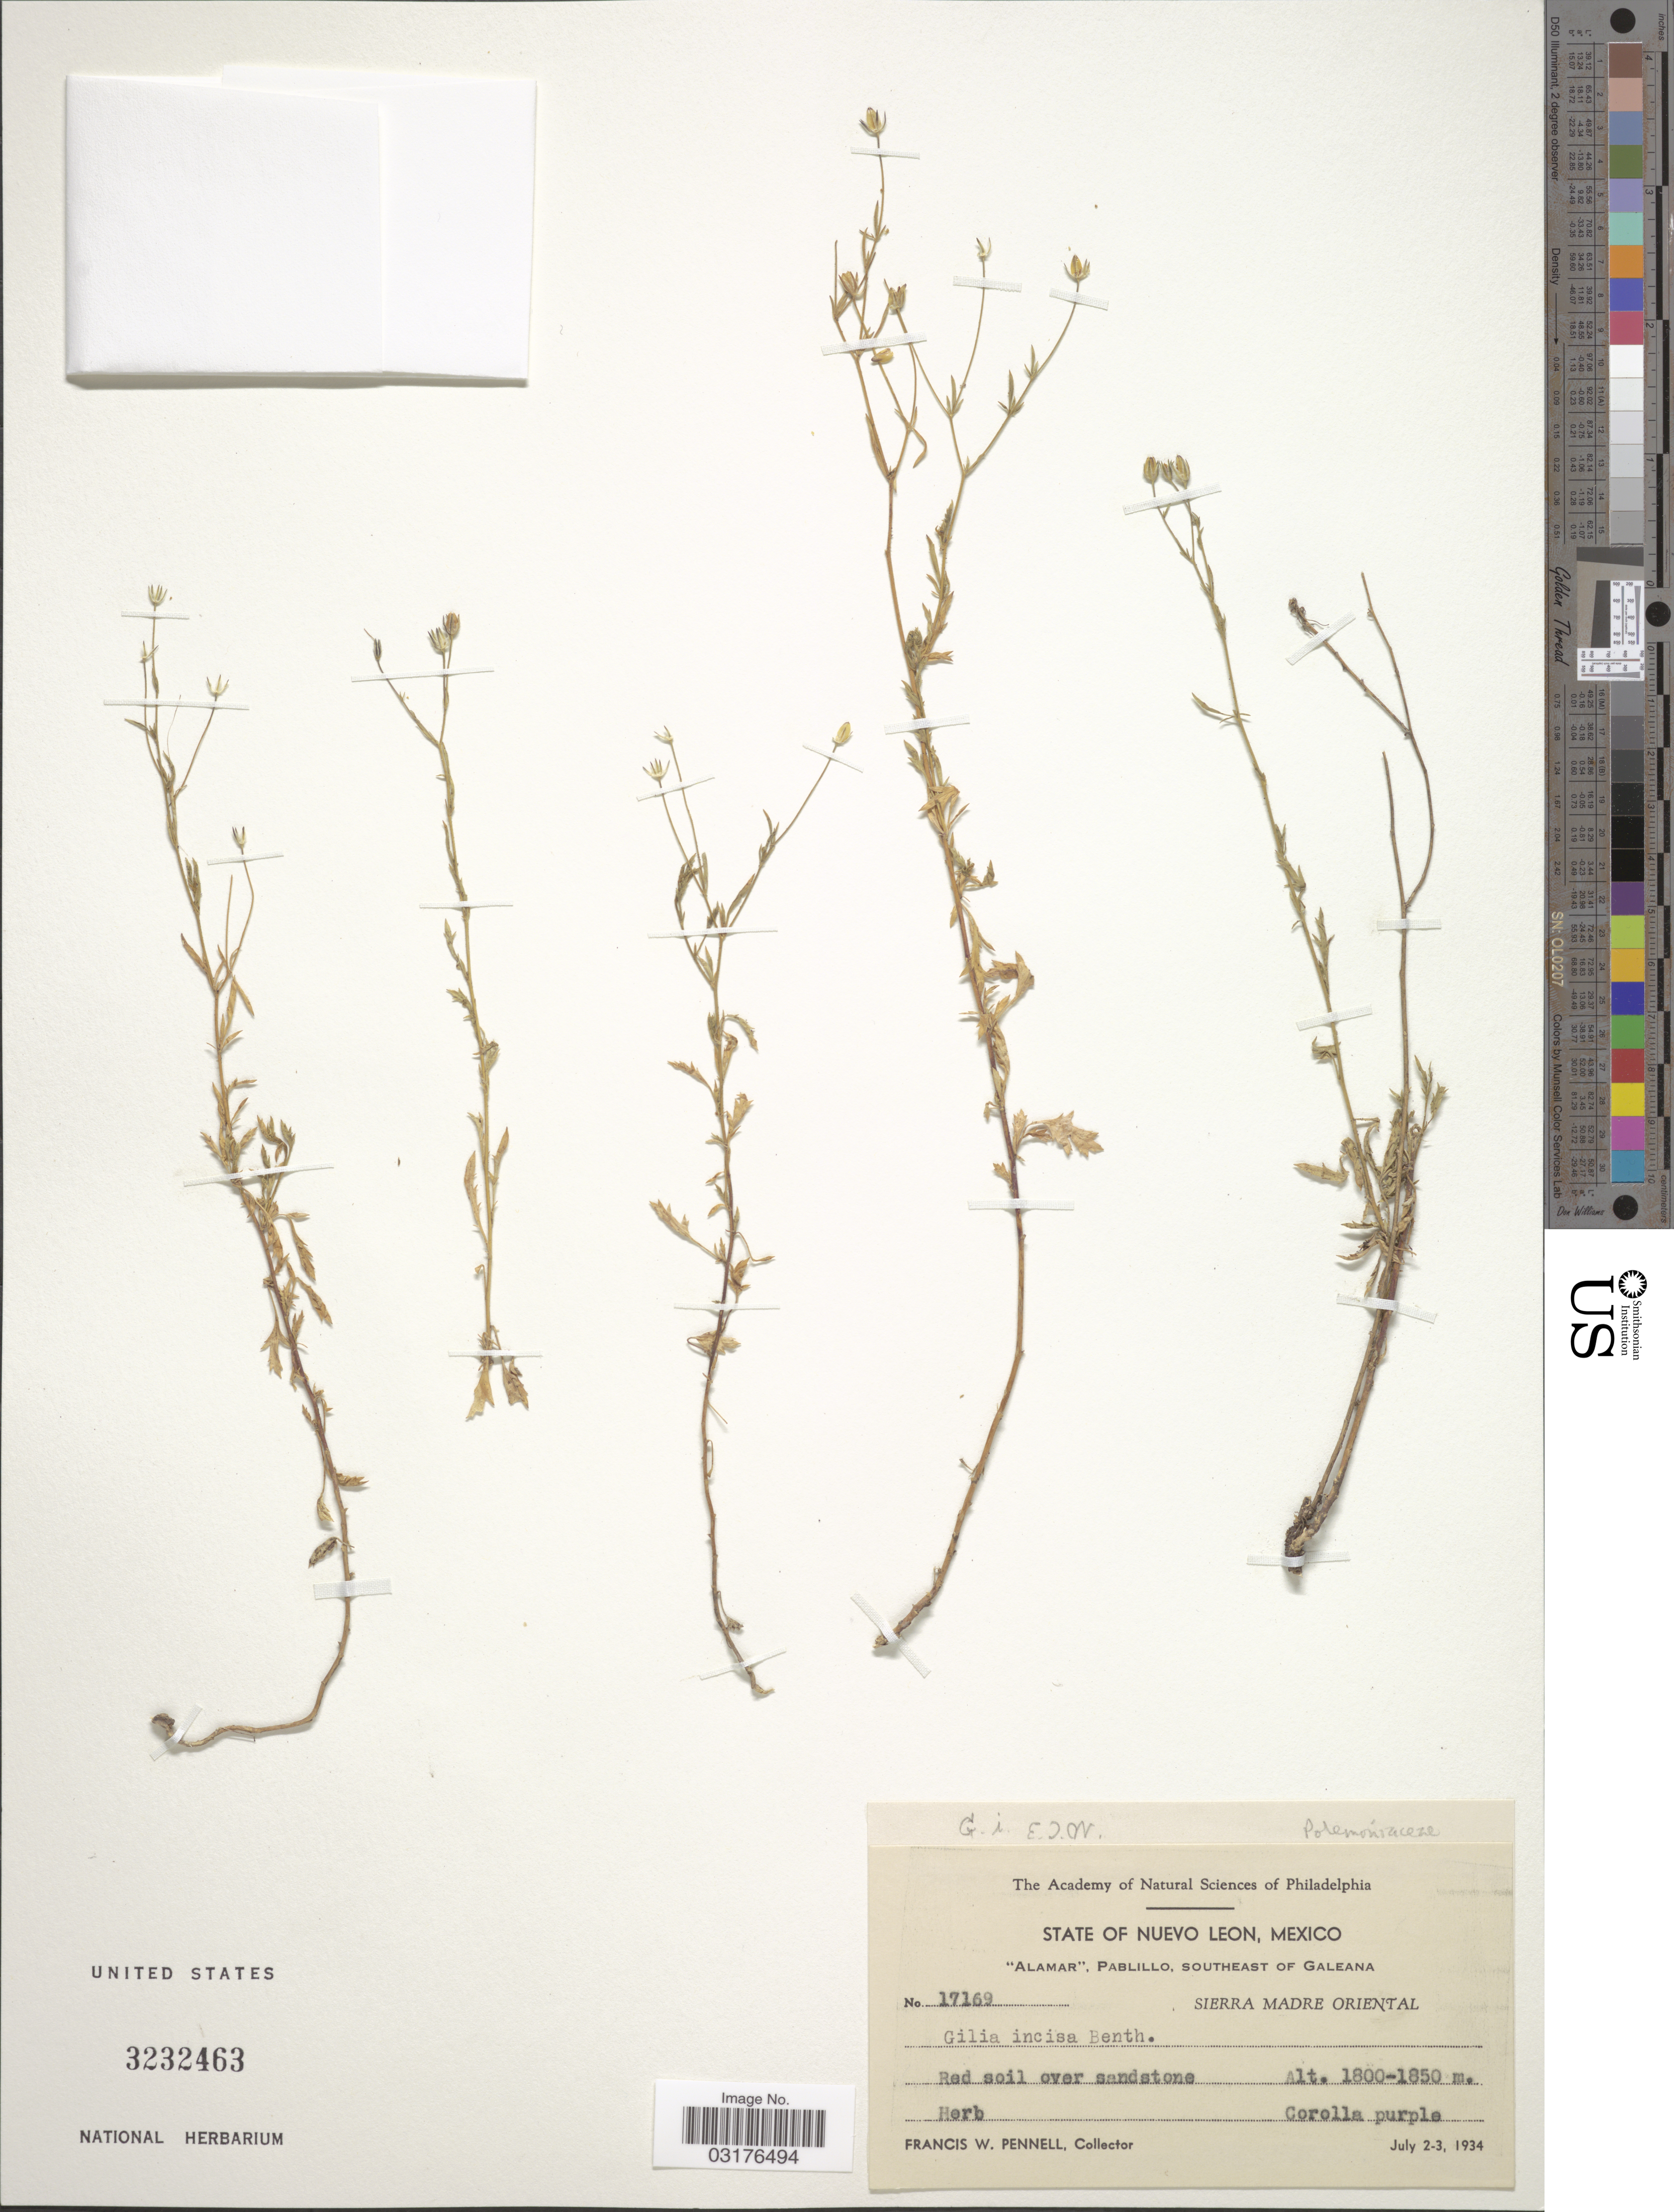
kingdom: Plantae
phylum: Tracheophyta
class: Magnoliopsida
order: Ericales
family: Polemoniaceae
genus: Giliastrum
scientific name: Giliastrum incisum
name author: (Benth.) J.M. Porter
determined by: Strong, Mark T., (BOT), Smithsonian Institution - National Museum of Natural History (UNITED STATES)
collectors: F. W. Pennell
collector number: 17169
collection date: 1934-07-02/1934-07-03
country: Mexico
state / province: Nuevo León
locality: Alamar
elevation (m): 1800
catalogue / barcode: US 323463